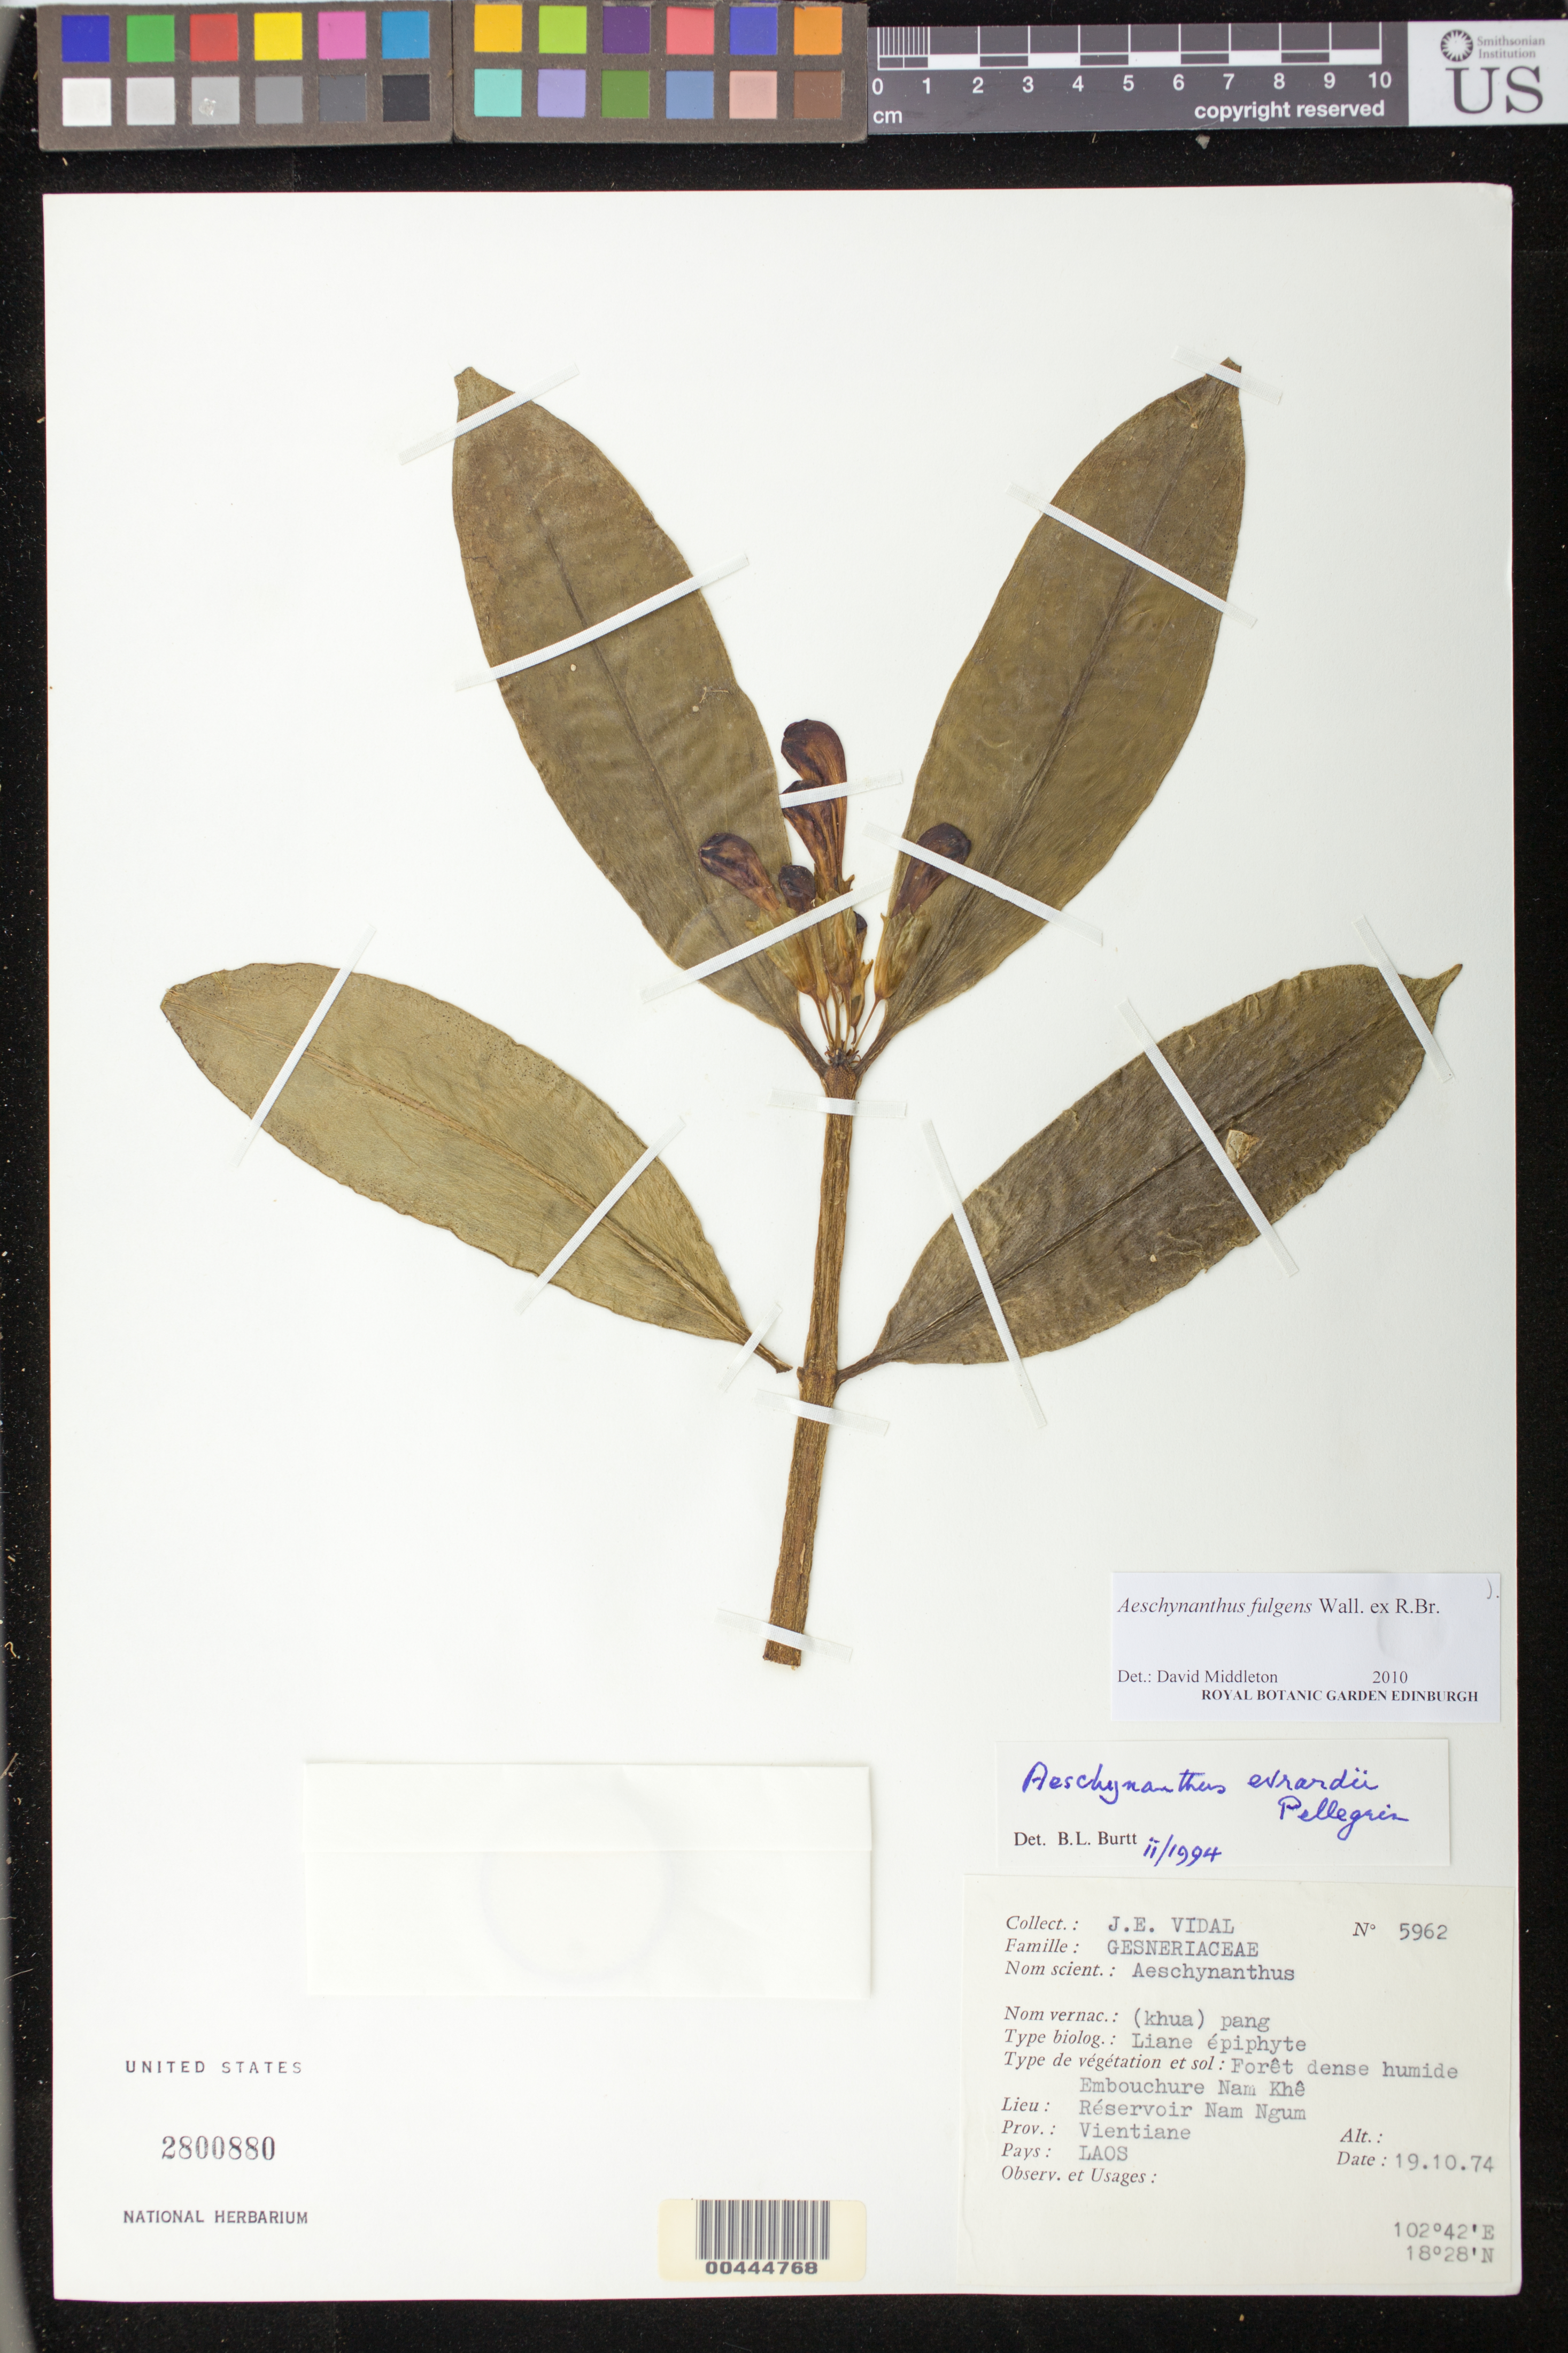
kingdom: Plantae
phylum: Tracheophyta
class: Magnoliopsida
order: Lamiales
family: Gesneriaceae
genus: Aeschynanthus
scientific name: Aeschynanthus fulgens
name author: Wall. ex R. Br.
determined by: Middleton, D. J.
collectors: J. E. Vidal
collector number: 5962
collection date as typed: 19 Oct 1974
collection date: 1974-10-19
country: Laos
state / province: Viangchan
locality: Embouchure Nam Khe, Reservoir Nam Ngum, Prov. Vientiane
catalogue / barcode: US 2800880